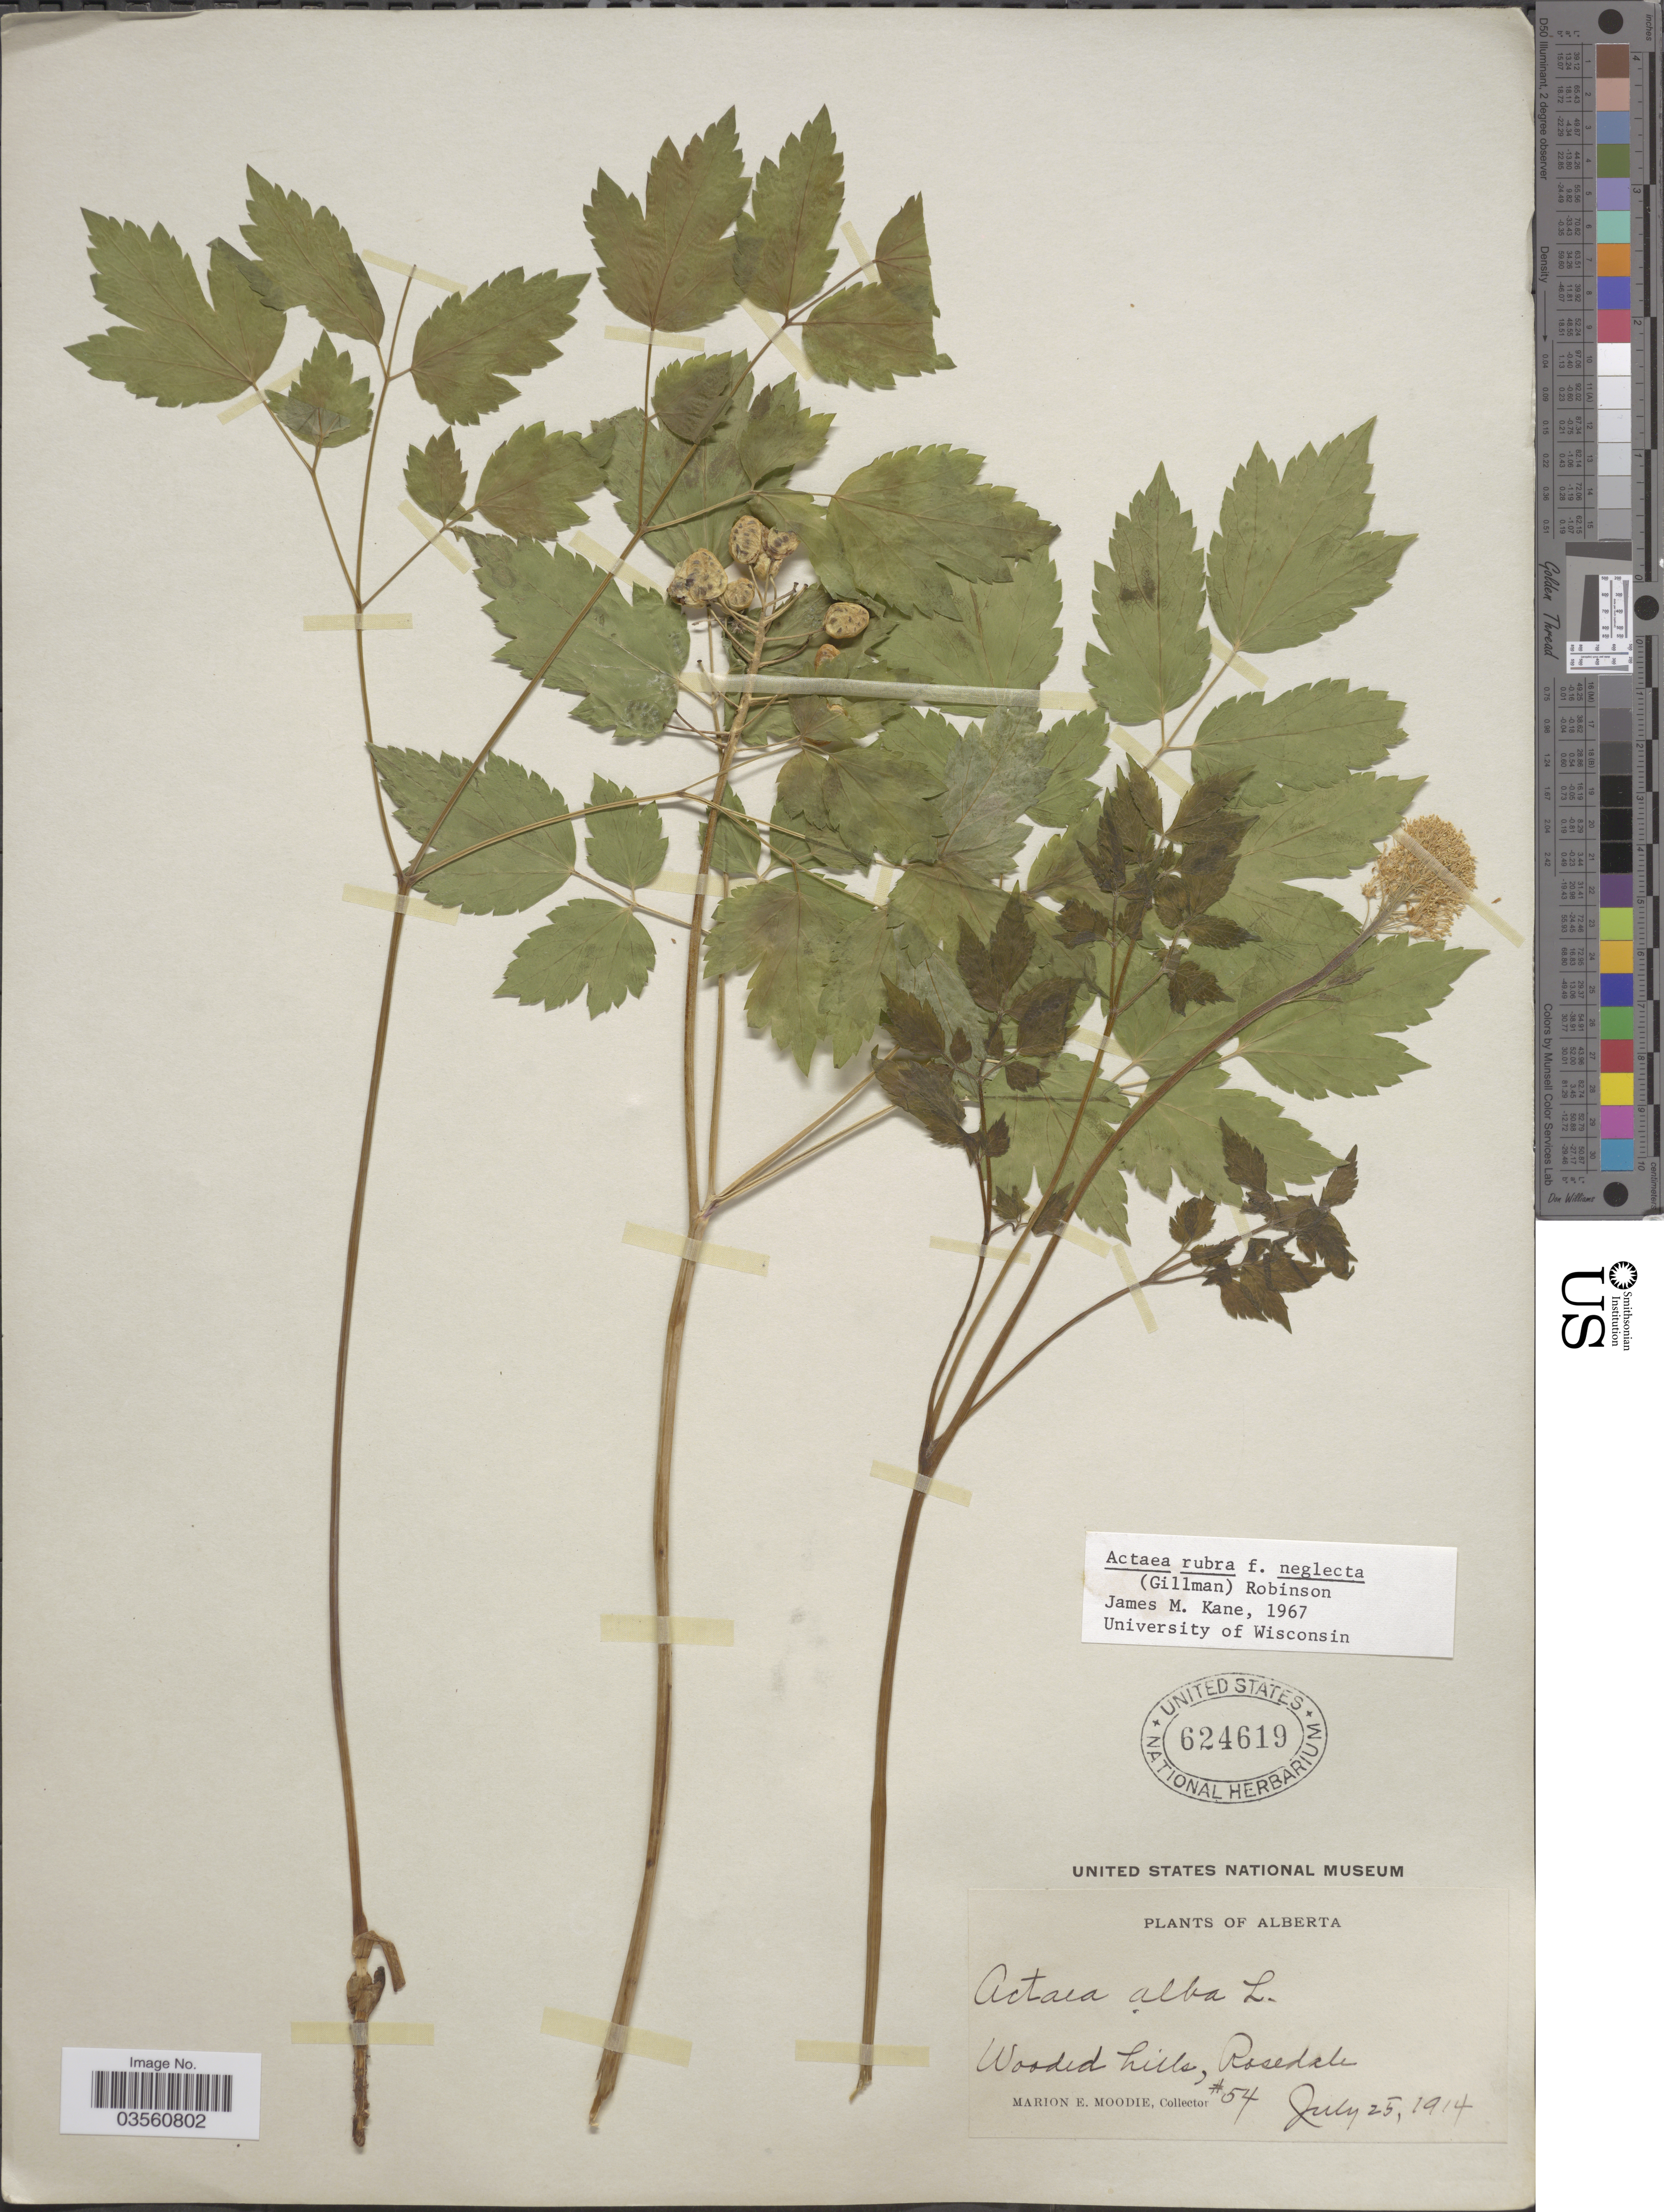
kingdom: Plantae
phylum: Tracheophyta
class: Magnoliopsida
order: Ranunculales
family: Ranunculaceae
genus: Actaea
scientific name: Actaea rubra f. neglecta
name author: (Gillman) B.L. Rob.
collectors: M. E. Moodie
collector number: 54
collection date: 1914-07-25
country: Canada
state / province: Alberta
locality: Rosedale.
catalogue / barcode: US 624619